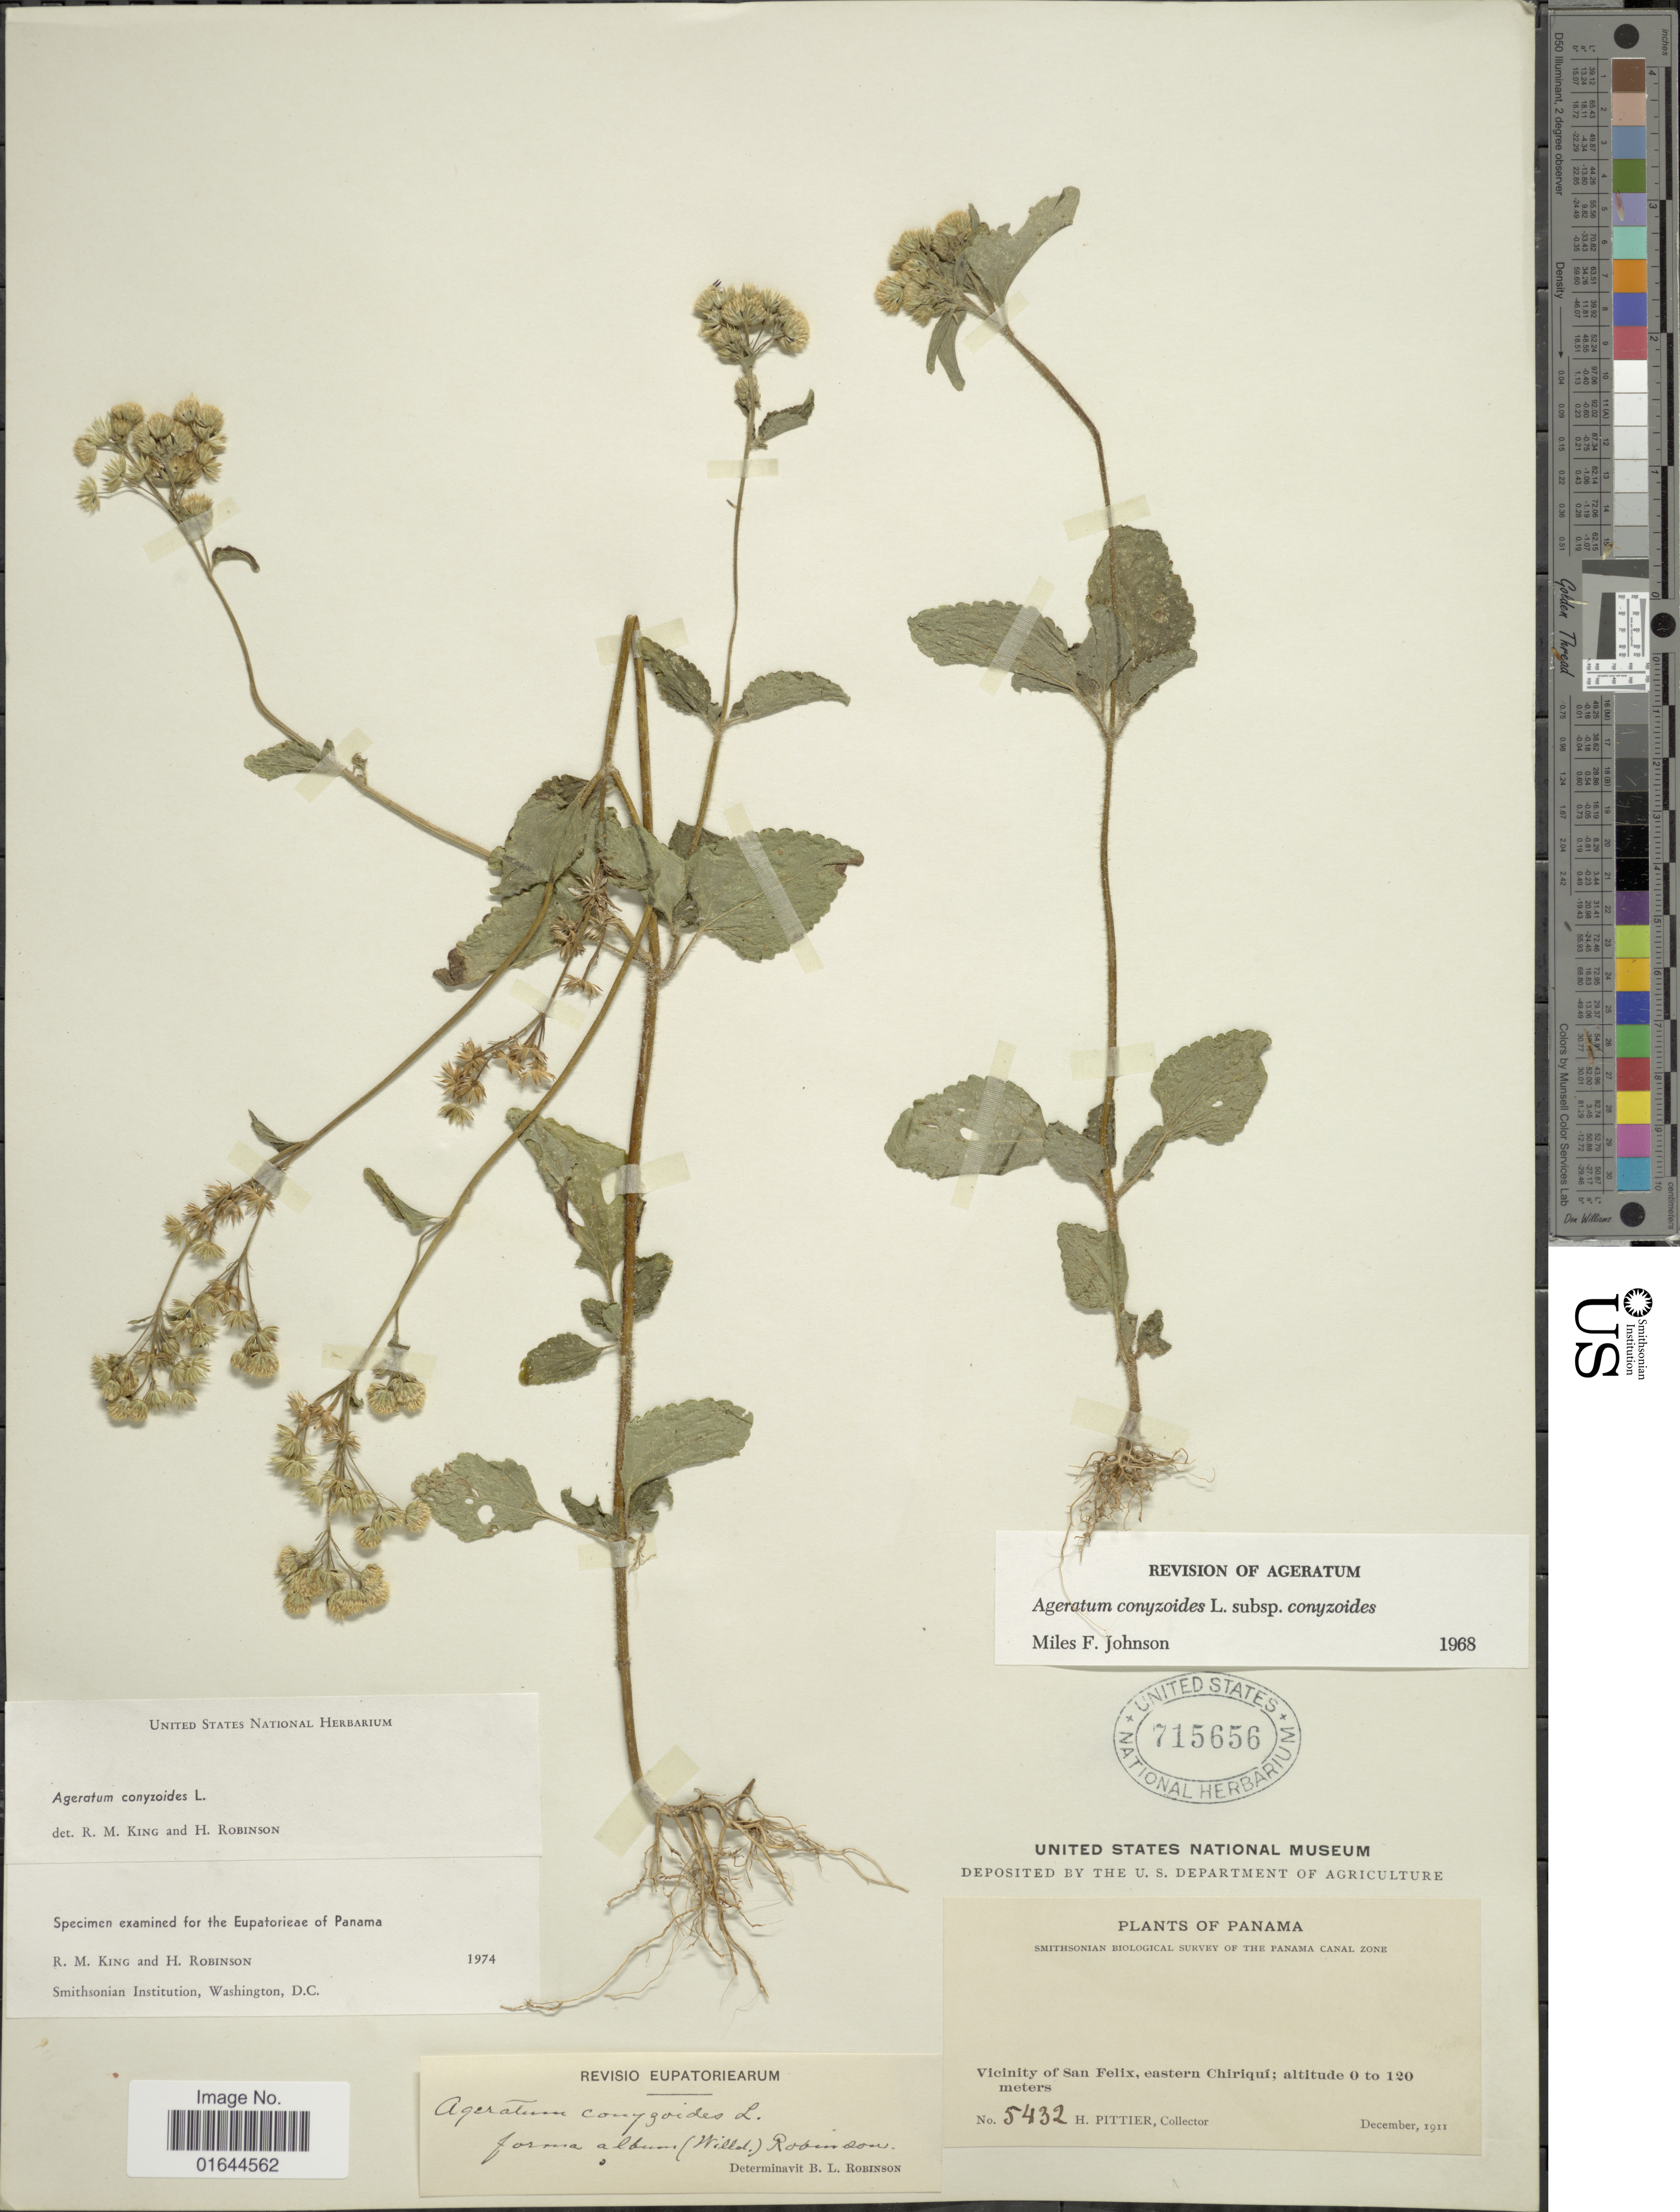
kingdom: Plantae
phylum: Tracheophyta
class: Magnoliopsida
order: Asterales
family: Asteraceae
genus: Ageratum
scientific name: Ageratum conyzoides subsp. conyzoides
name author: L.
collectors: H. F. Pittier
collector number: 5432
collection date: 1911-12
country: Panama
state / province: Chiriqui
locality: Panama.Vicinity of San Felix. eastern Chiriqui.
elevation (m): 0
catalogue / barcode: US 715656